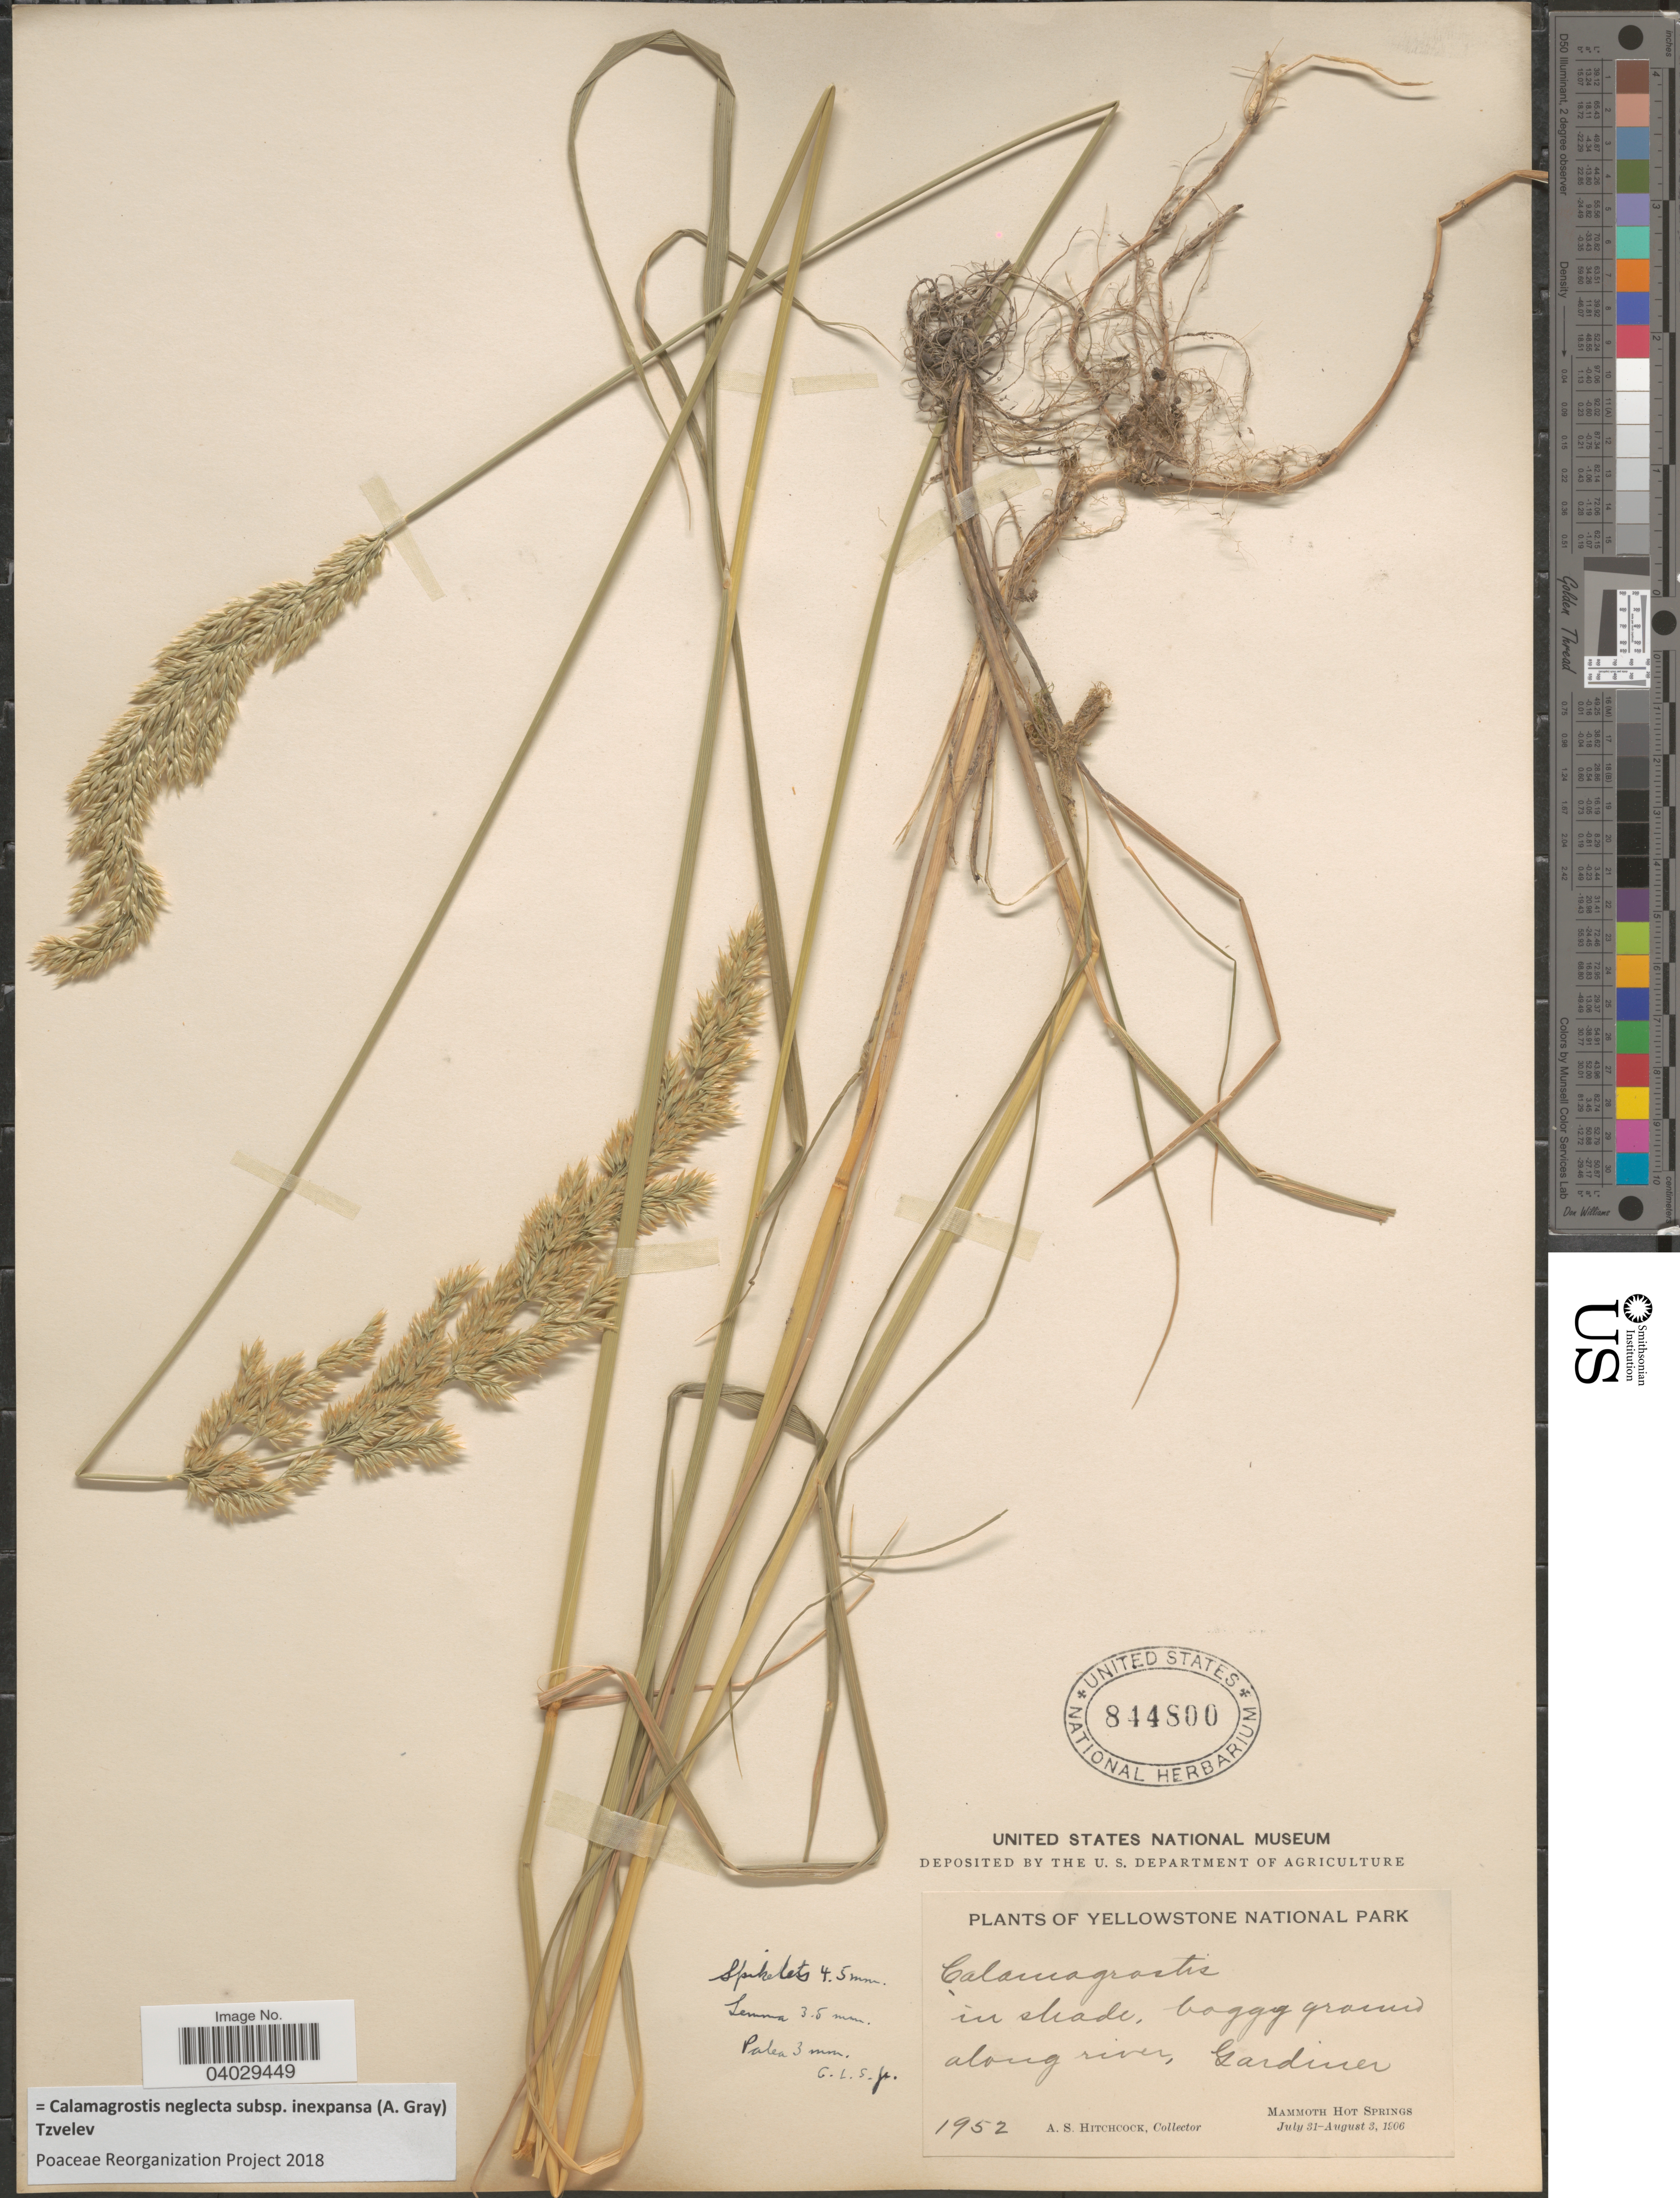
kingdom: Plantae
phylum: Tracheophyta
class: Liliopsida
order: Poales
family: Poaceae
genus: Calamagrostis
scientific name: Calamagrostis neglecta subsp. inexpansa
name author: (A. Gray) Tzvelev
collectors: A. S. Hitchcock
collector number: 1952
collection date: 1906-07-31/1906-08-03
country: United States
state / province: Wyoming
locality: Yellowstone National Park. Along river, Gardiner. Mammoth Hot Springs.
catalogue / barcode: US 844800